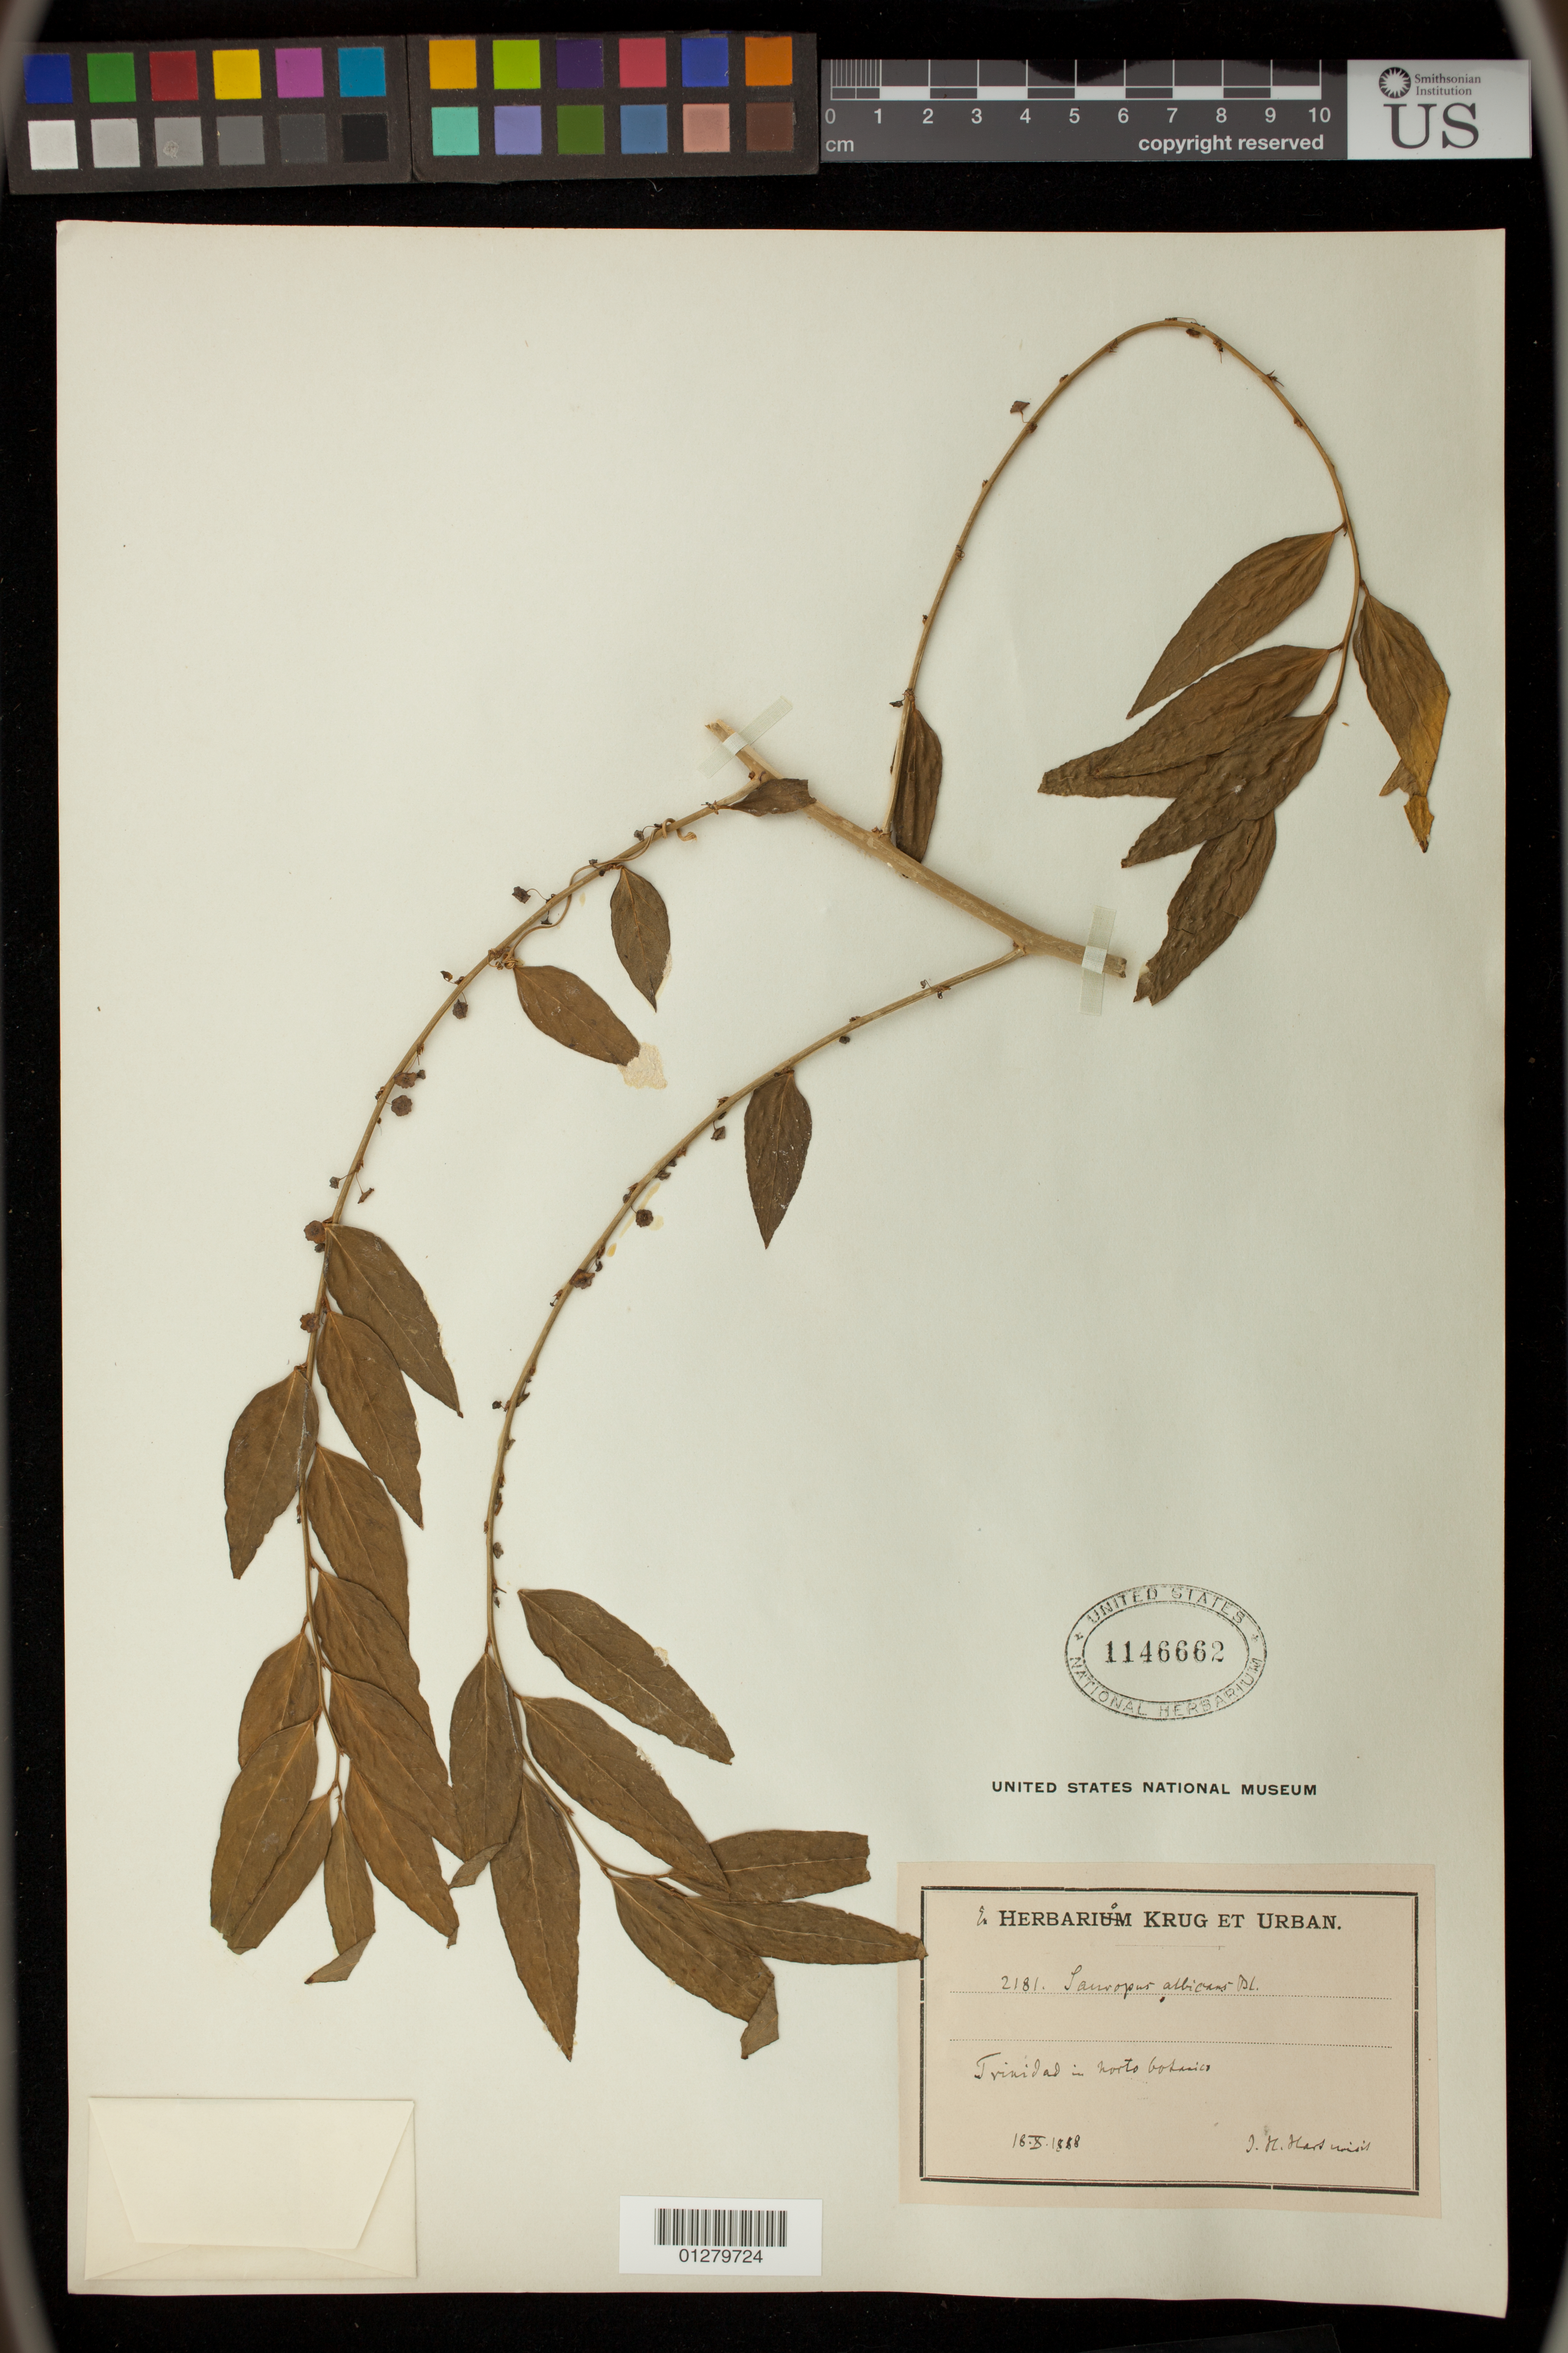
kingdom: Plantae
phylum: Tracheophyta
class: Magnoliopsida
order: Malpighiales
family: Phyllanthaceae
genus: Sauropus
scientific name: Sauropus albicans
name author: Blume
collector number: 2181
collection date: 1888-10-18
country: Trinidad and Tobago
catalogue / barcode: US 1146662